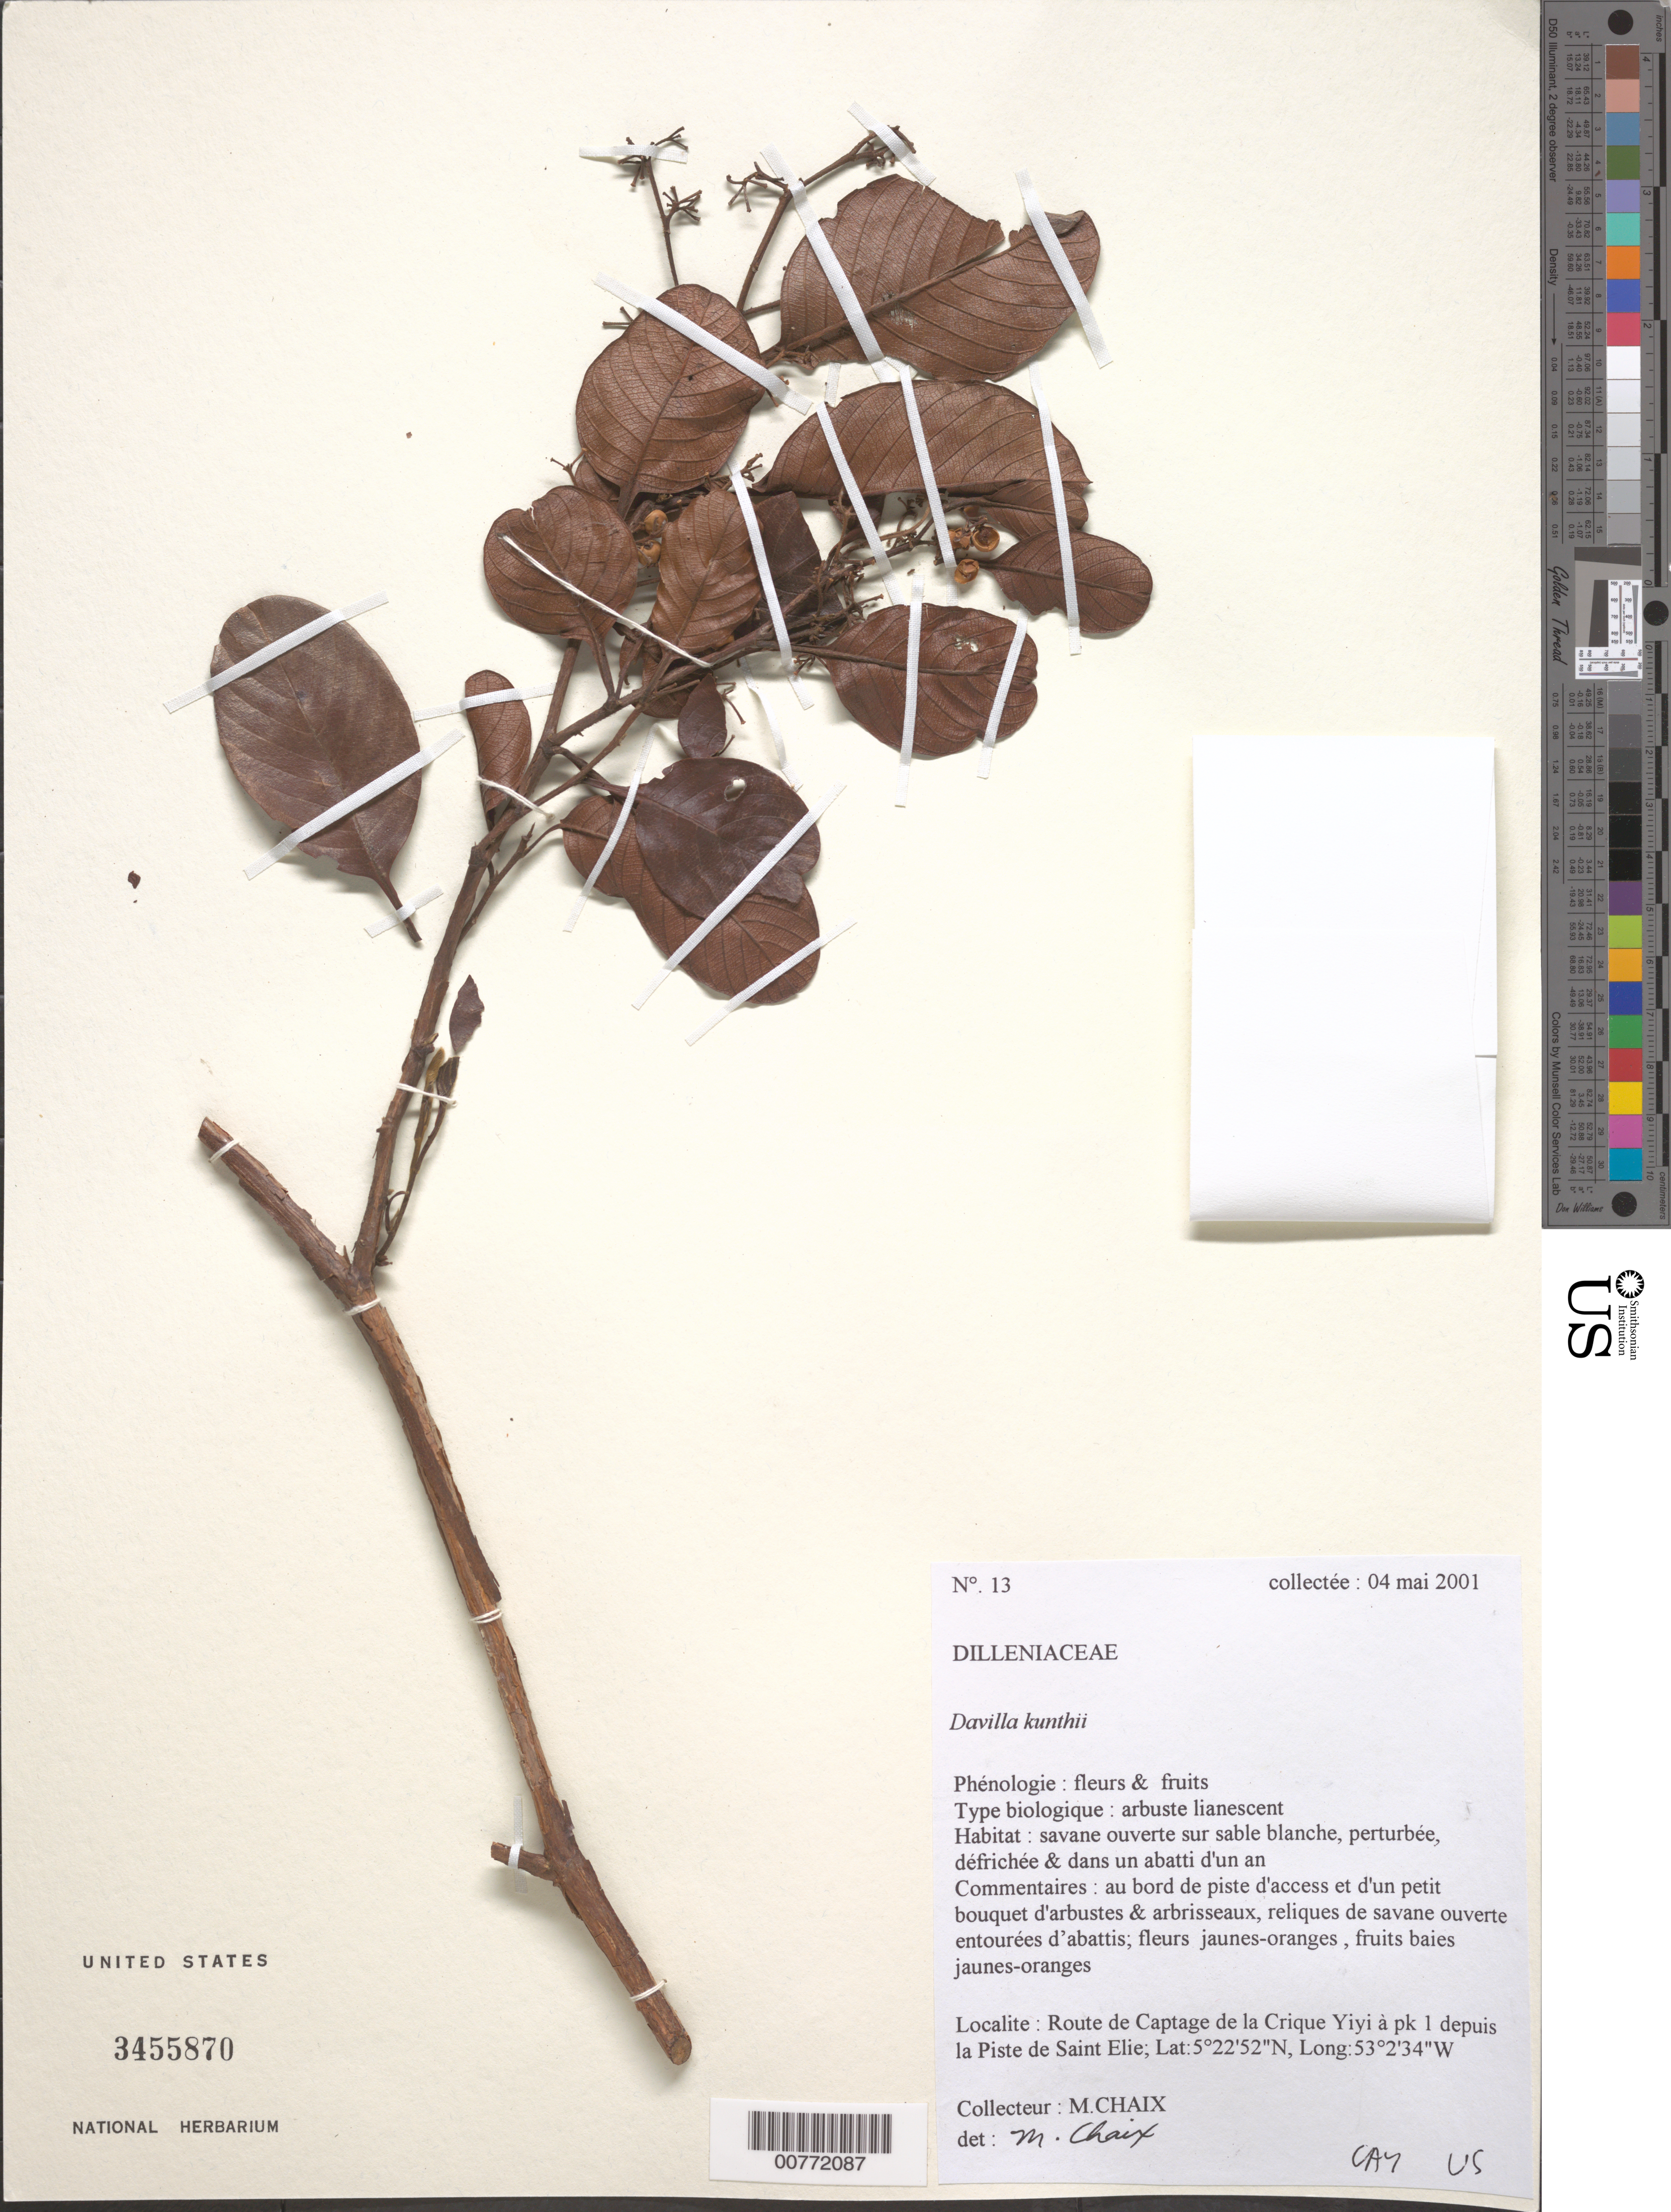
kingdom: Plantae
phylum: Tracheophyta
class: Magnoliopsida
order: Dilleniales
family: Dilleniaceae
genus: Davilla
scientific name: Davilla kunthii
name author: A. St.-Hil.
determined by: Chaix, M.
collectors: M. Chaix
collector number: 13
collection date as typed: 4-May-01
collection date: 2001-05-04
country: French Guiana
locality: Route de Captage de la Crique Yiyi à pk 1 depuis la Piste de Saint Elie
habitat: Savane ouverte sur sable blanche, perturbée, défrichée & dans un abatti d'un an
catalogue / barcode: US 3455870